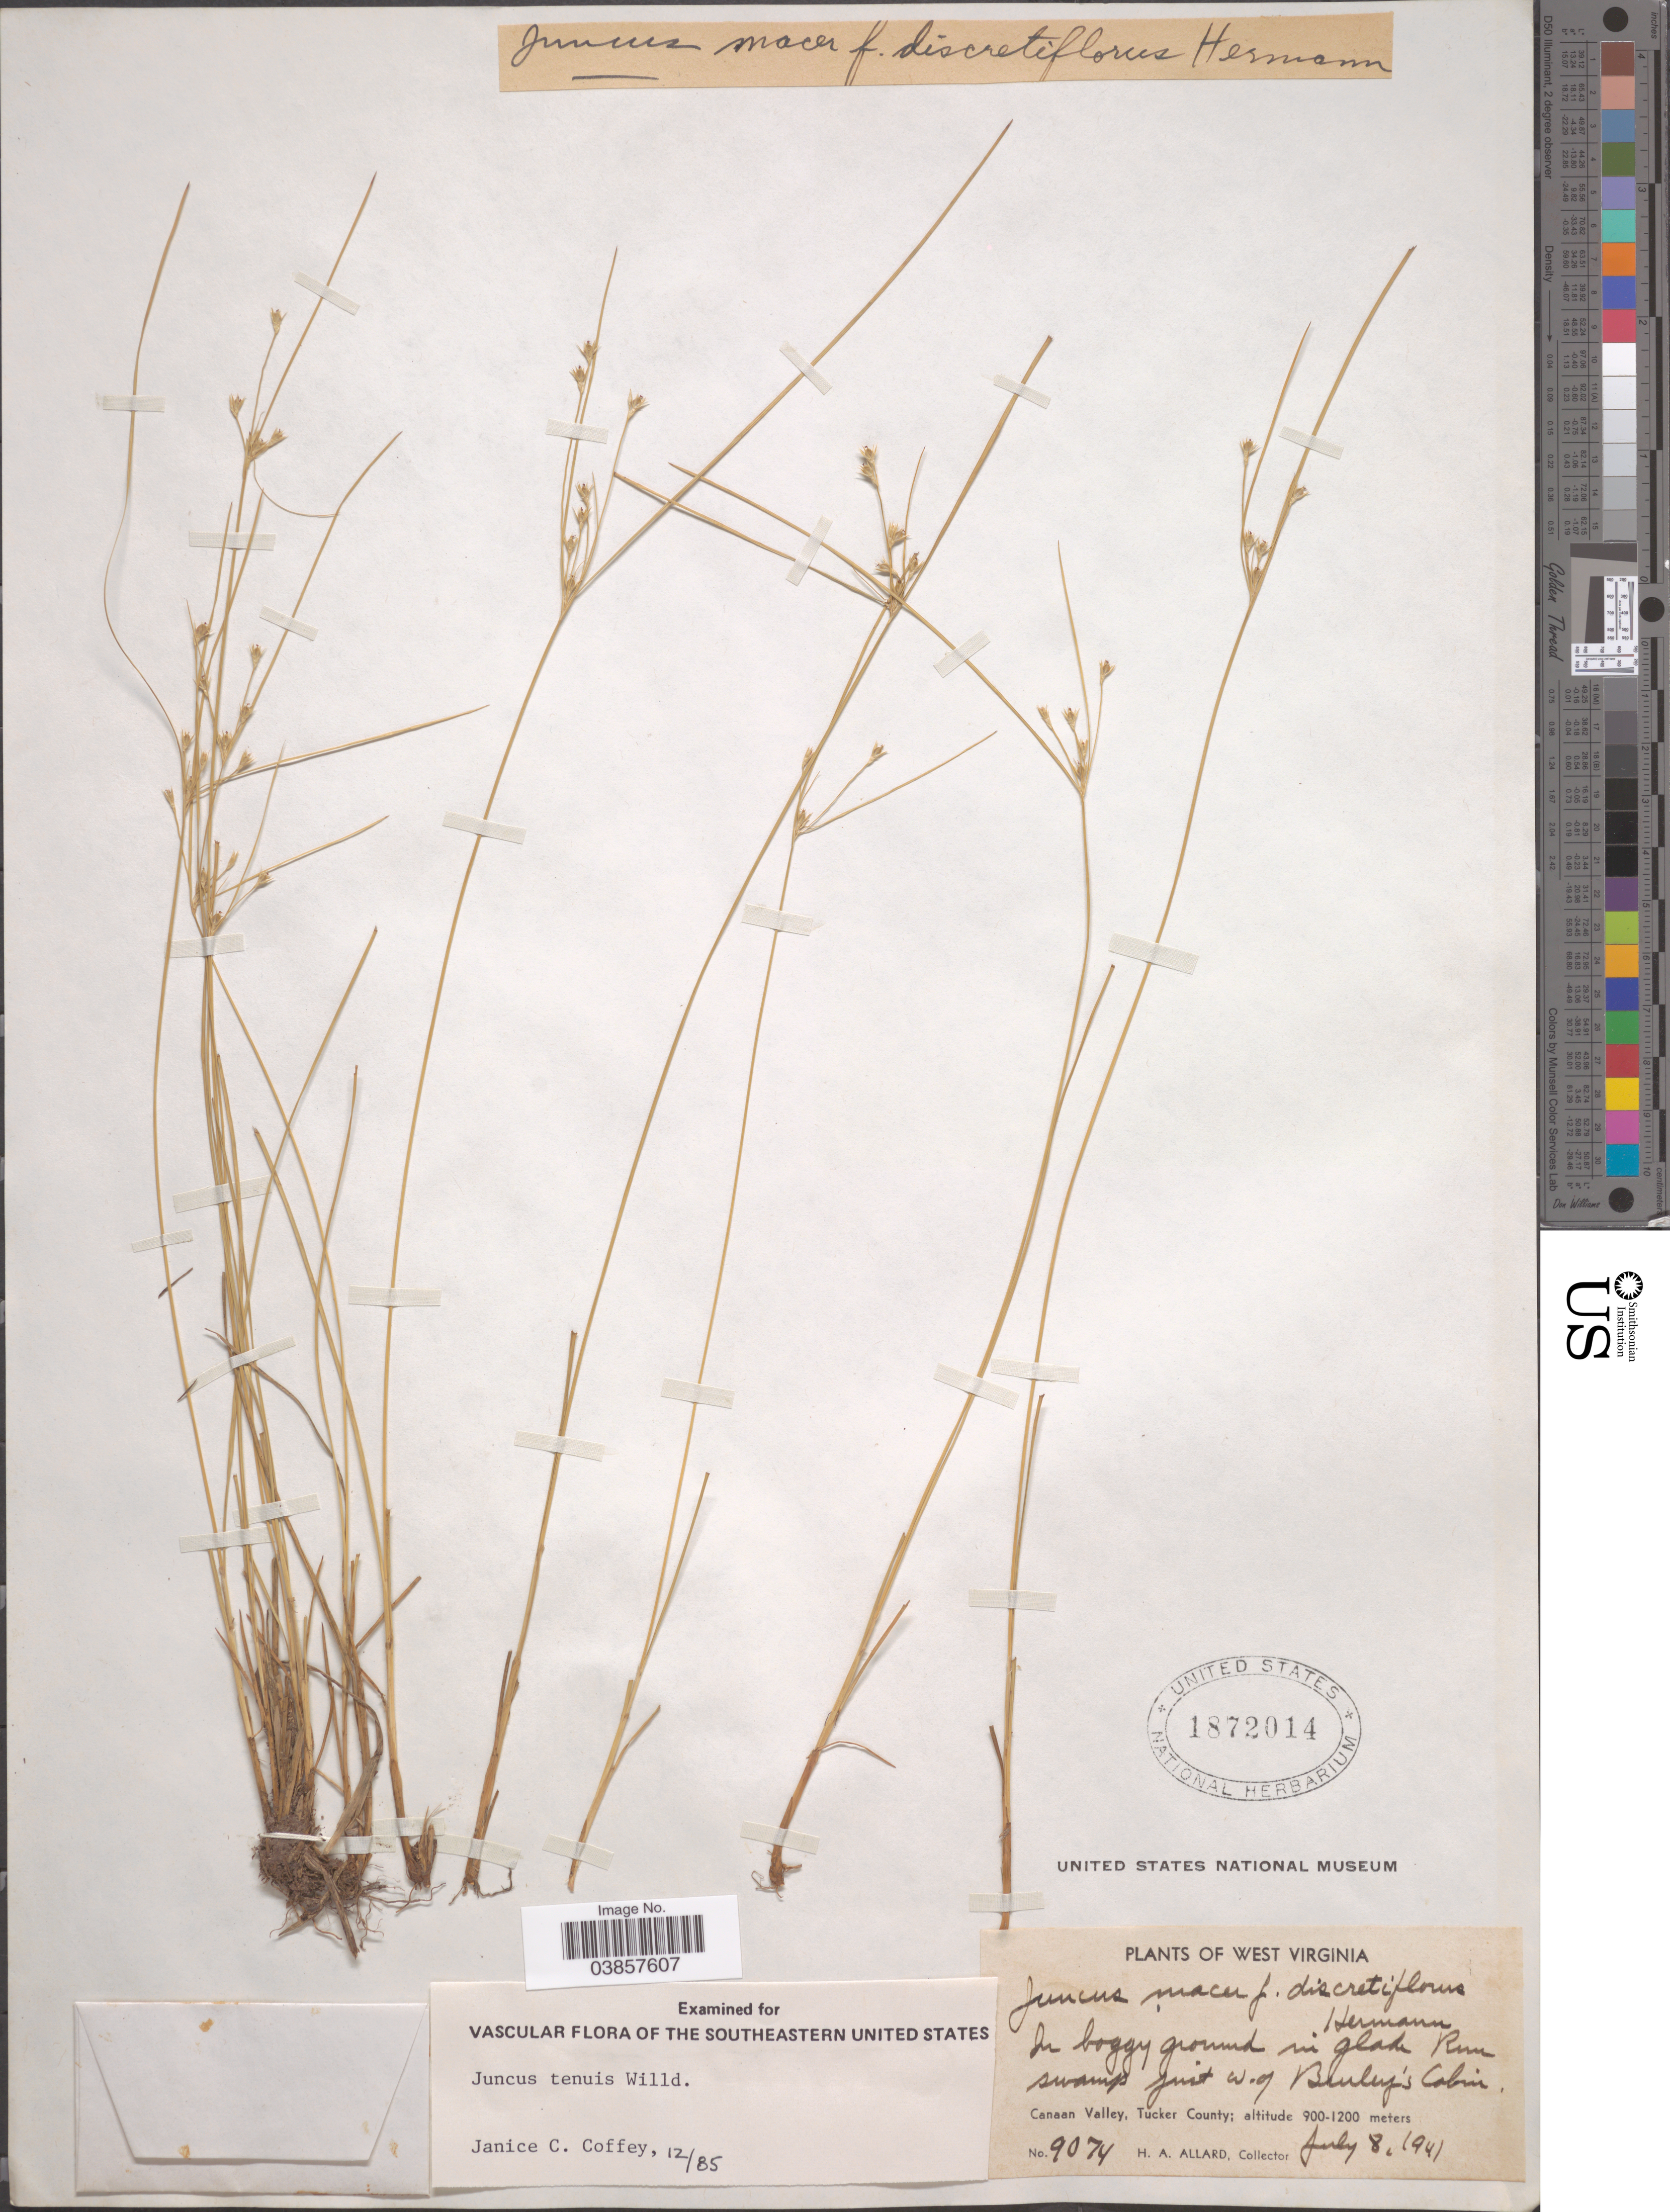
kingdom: Plantae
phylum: Tracheophyta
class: Liliopsida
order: Poales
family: Juncaceae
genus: Juncus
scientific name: Juncus tenuis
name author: Willd.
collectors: H. A. Allard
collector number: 9074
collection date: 1941-07-08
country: United States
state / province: West Virginia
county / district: Tucker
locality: Glade Run swamp just w. of Burley's Cabin. Canaan Valley, Tucker County.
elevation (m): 900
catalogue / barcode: US 1872014